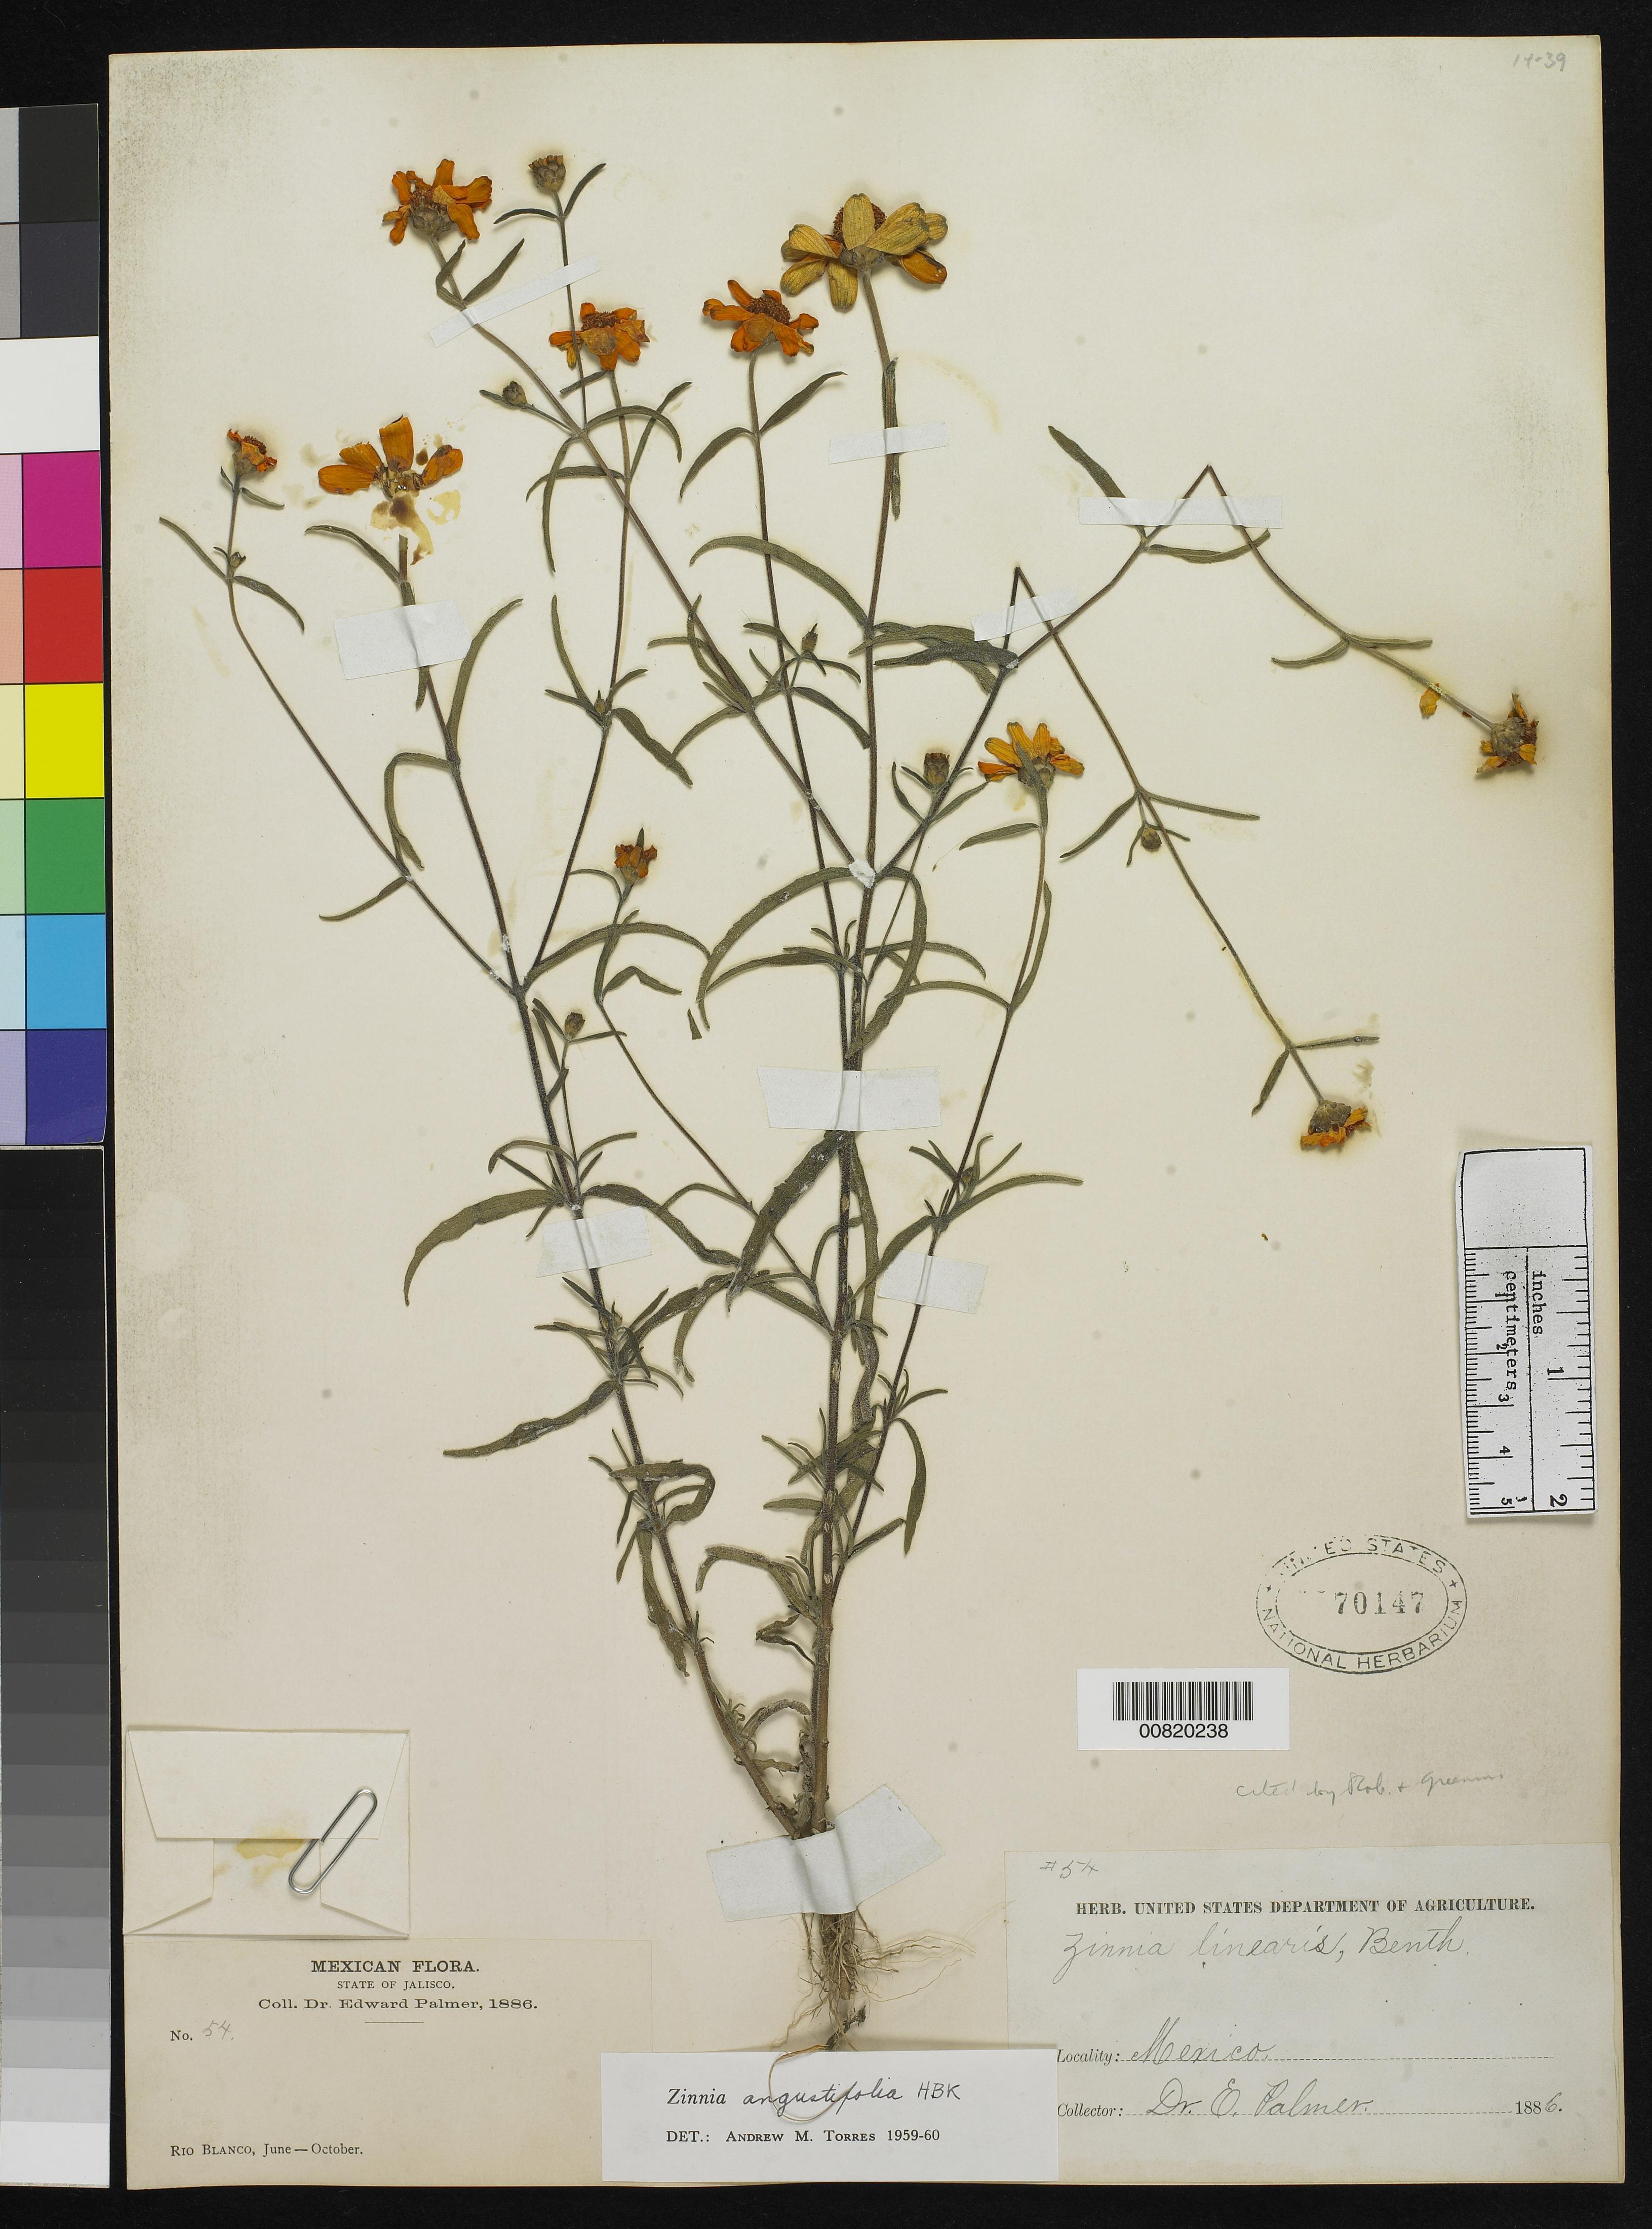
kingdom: Plantae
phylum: Tracheophyta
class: Magnoliopsida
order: Asterales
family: Asteraceae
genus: Zinnia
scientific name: Zinnia angustifolia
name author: Kunth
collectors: E. Palmer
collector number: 54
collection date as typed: Jun 1886 to -- Oct 1886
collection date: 1886-06/1886-10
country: Mexico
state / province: Jalisco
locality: Rio Blanco, Jalisco.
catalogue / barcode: US 70147